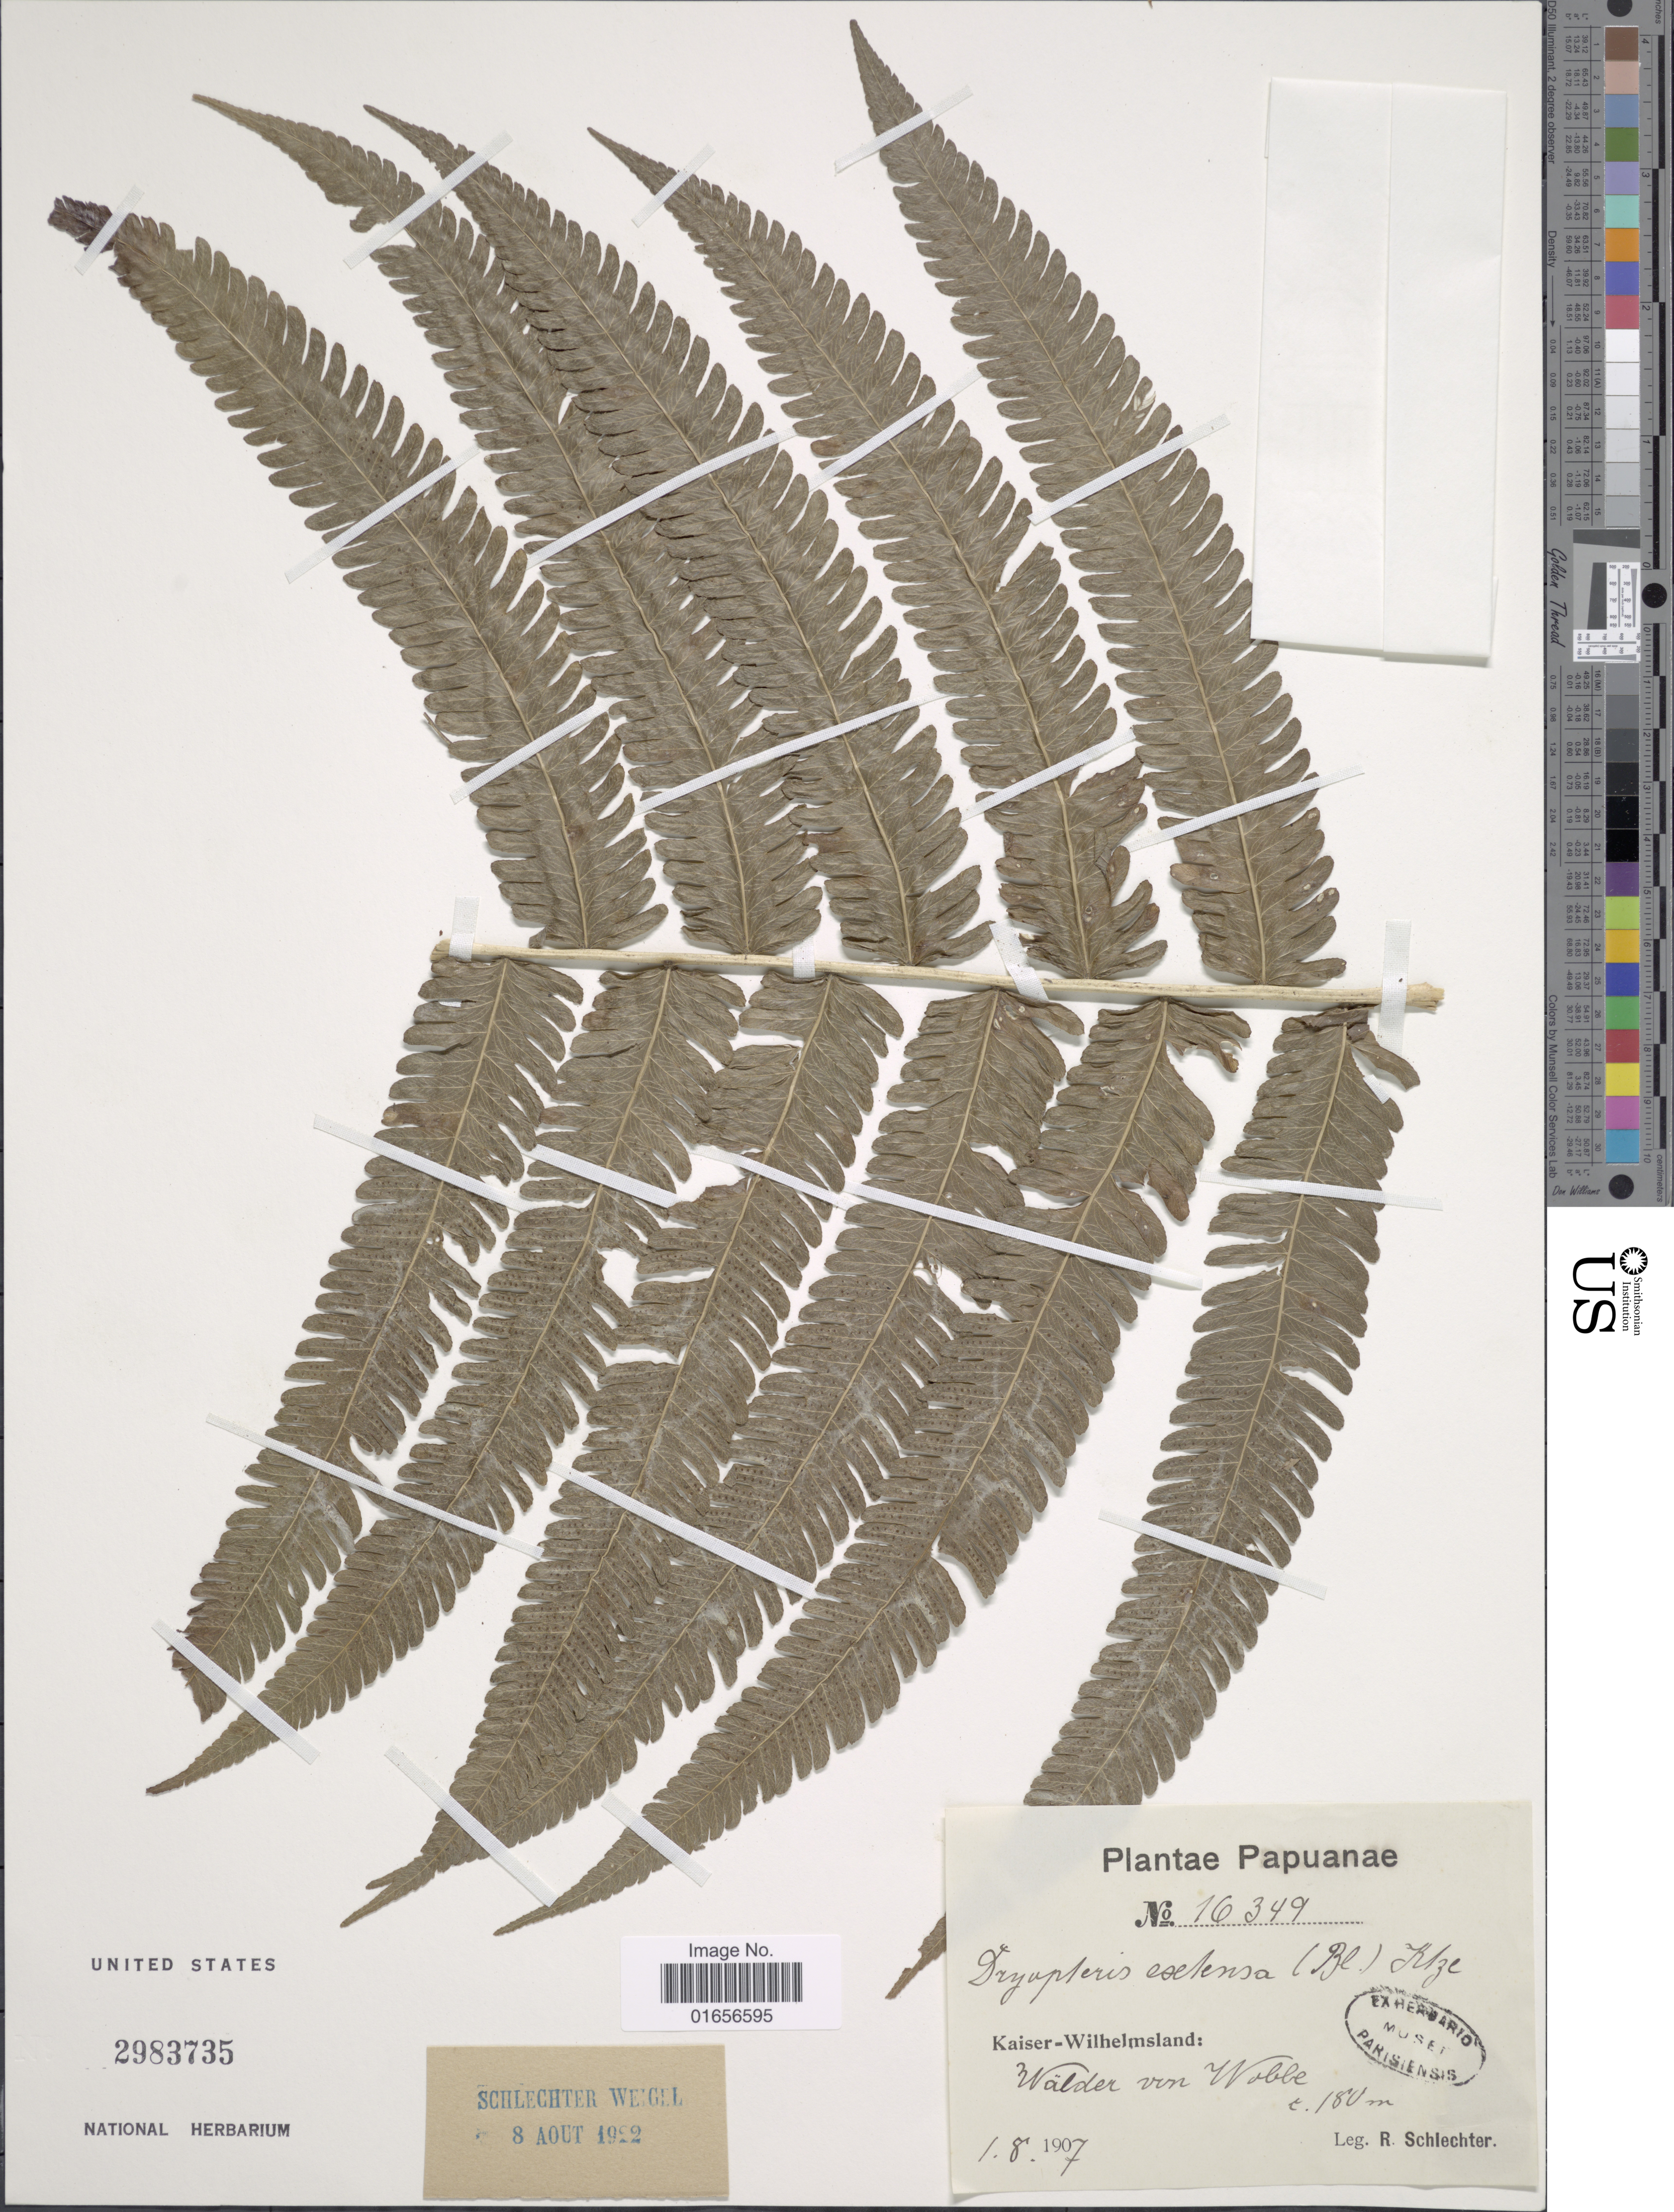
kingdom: Plantae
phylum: Tracheophyta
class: Polypodiopsida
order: Polypodiales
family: Thelypteridaceae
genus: Amphineuron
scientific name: Amphineuron opulentum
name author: (Kaulf.) Holttum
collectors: F. R. R. Schlechter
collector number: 16349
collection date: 1907-08-01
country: Papua New Guinea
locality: Papuanae, Kaiser-Wilhelmsland: Wälder von Wobbe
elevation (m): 180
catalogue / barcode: US 2983735